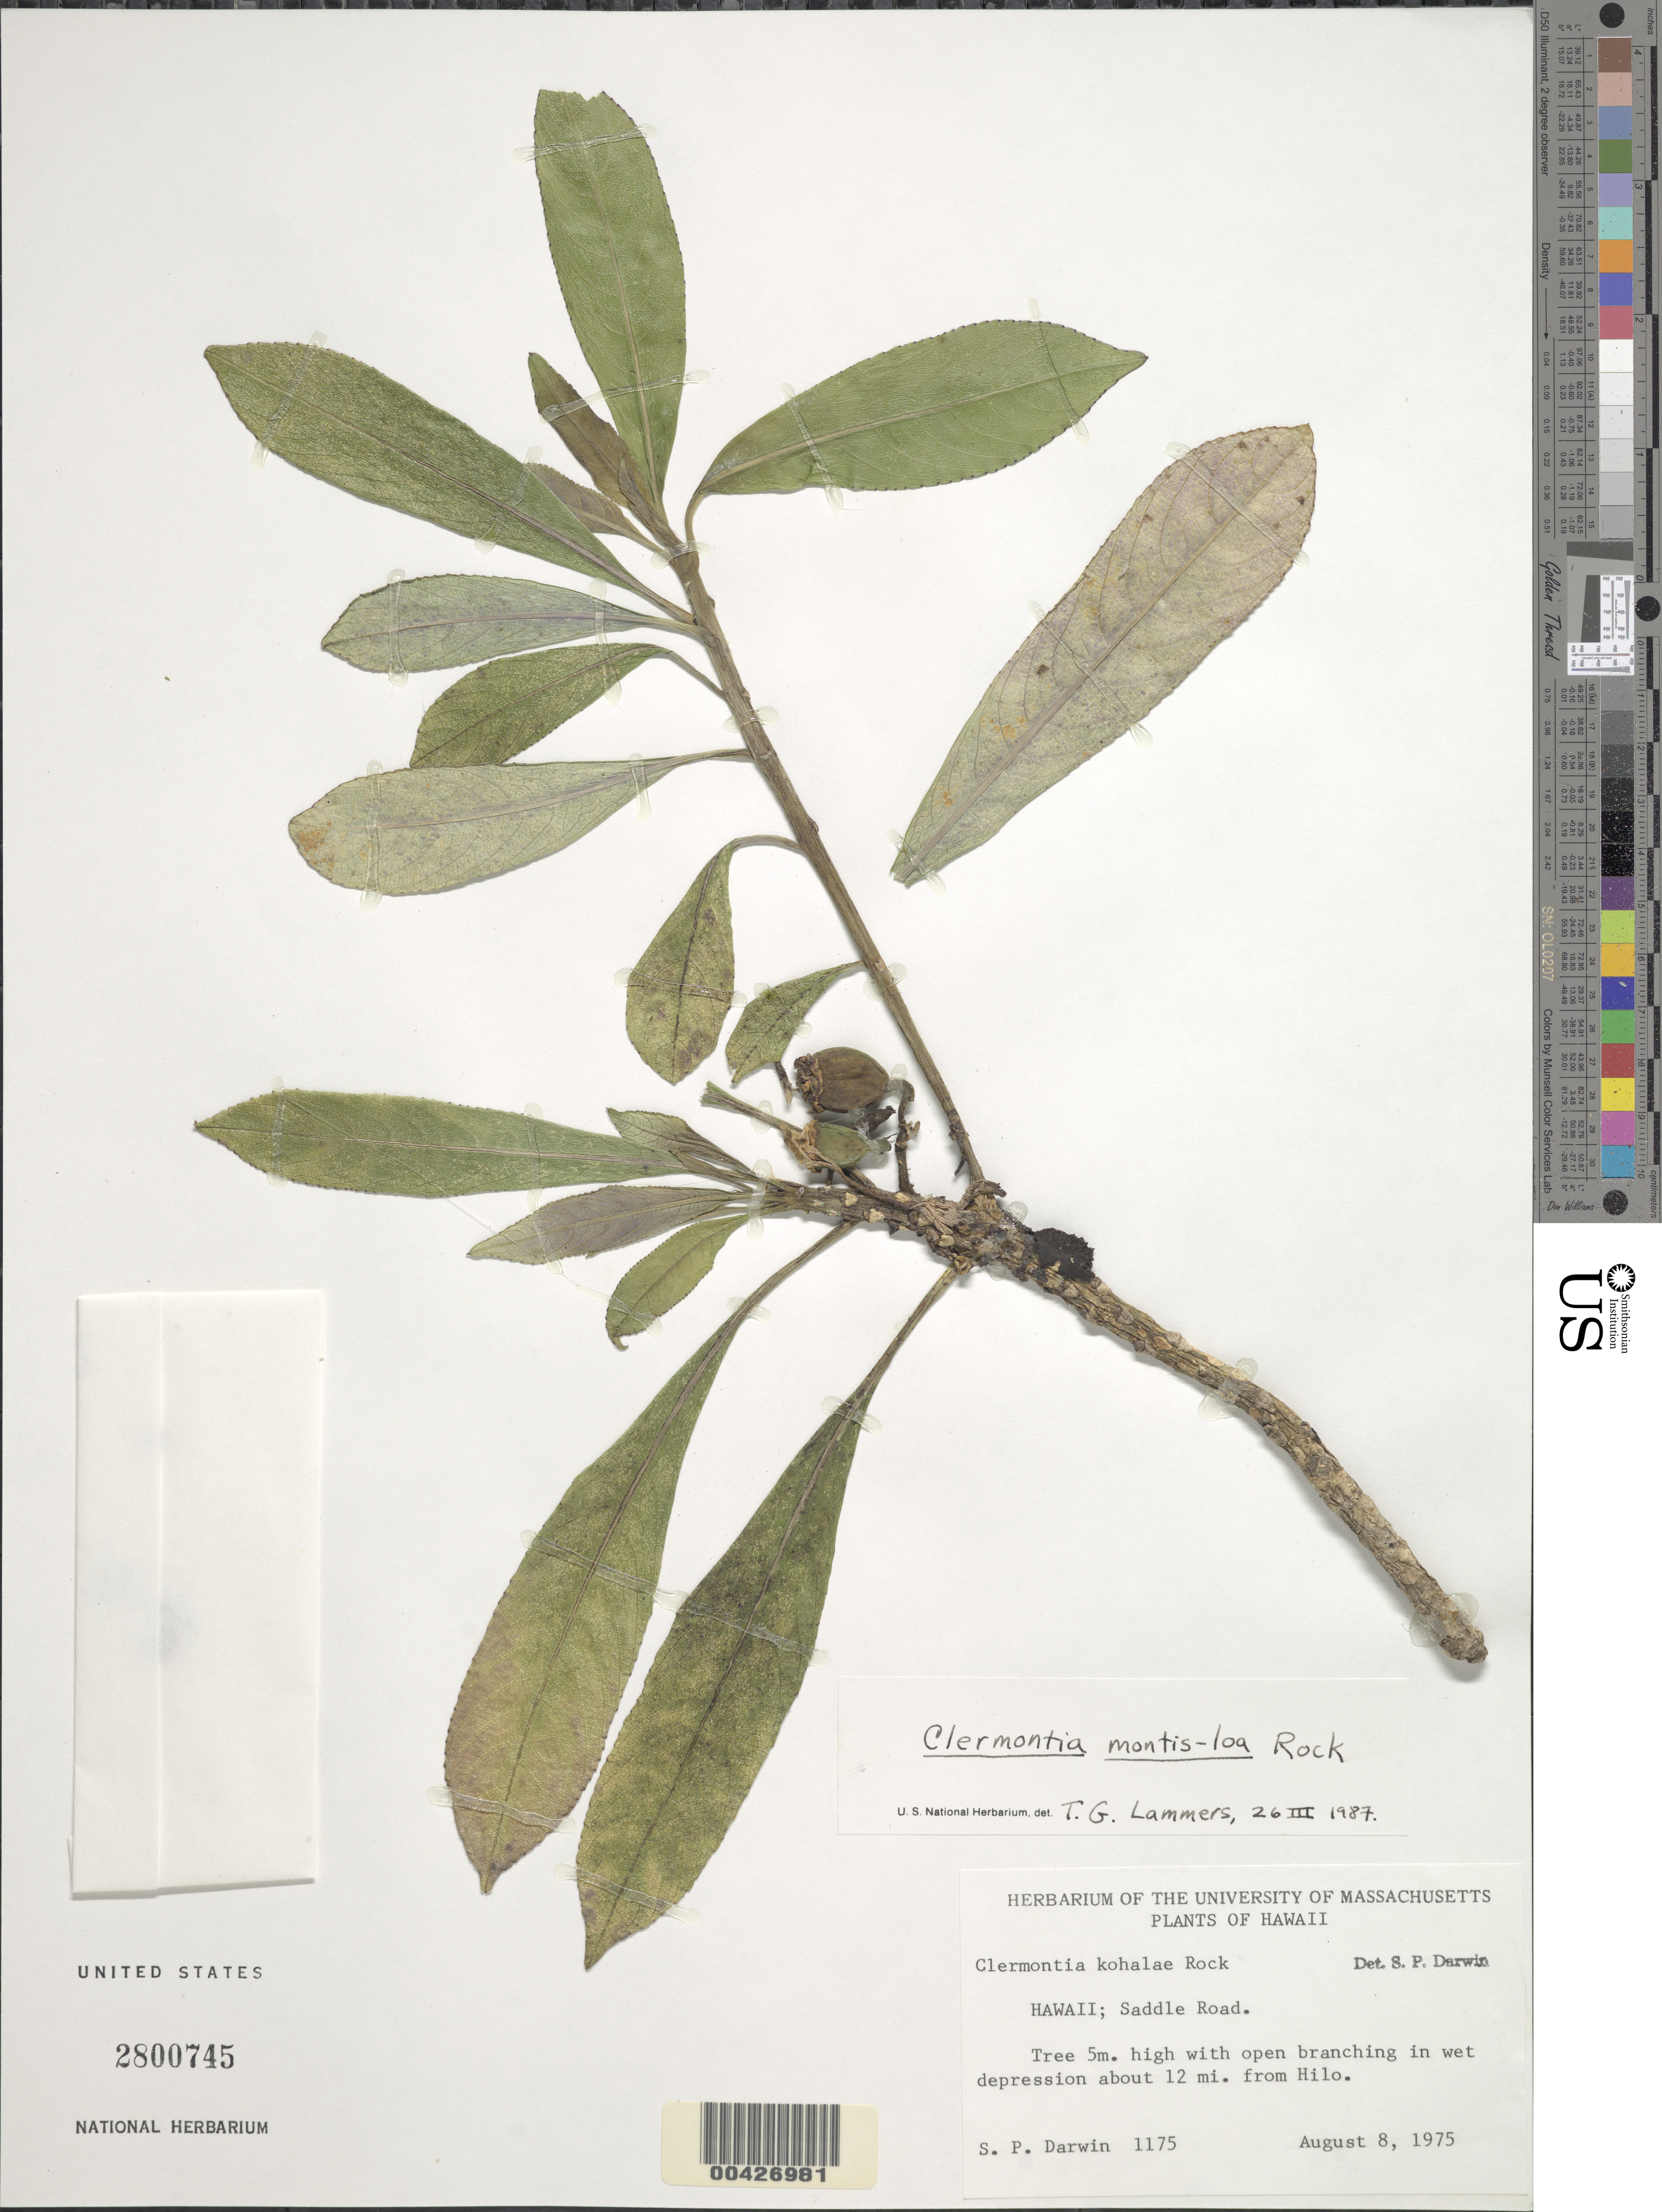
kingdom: Plantae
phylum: Tracheophyta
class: Magnoliopsida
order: Asterales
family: Campanulaceae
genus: Clermontia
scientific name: Clermontia montis-loa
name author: Rock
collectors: S. P. Darwin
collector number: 1175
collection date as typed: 8 Aug 1975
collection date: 1975-08-08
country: United States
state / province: Hawaii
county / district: Hawaii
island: Hawaii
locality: Saddle Road, 12 mi from Hilo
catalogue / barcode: US 2800745